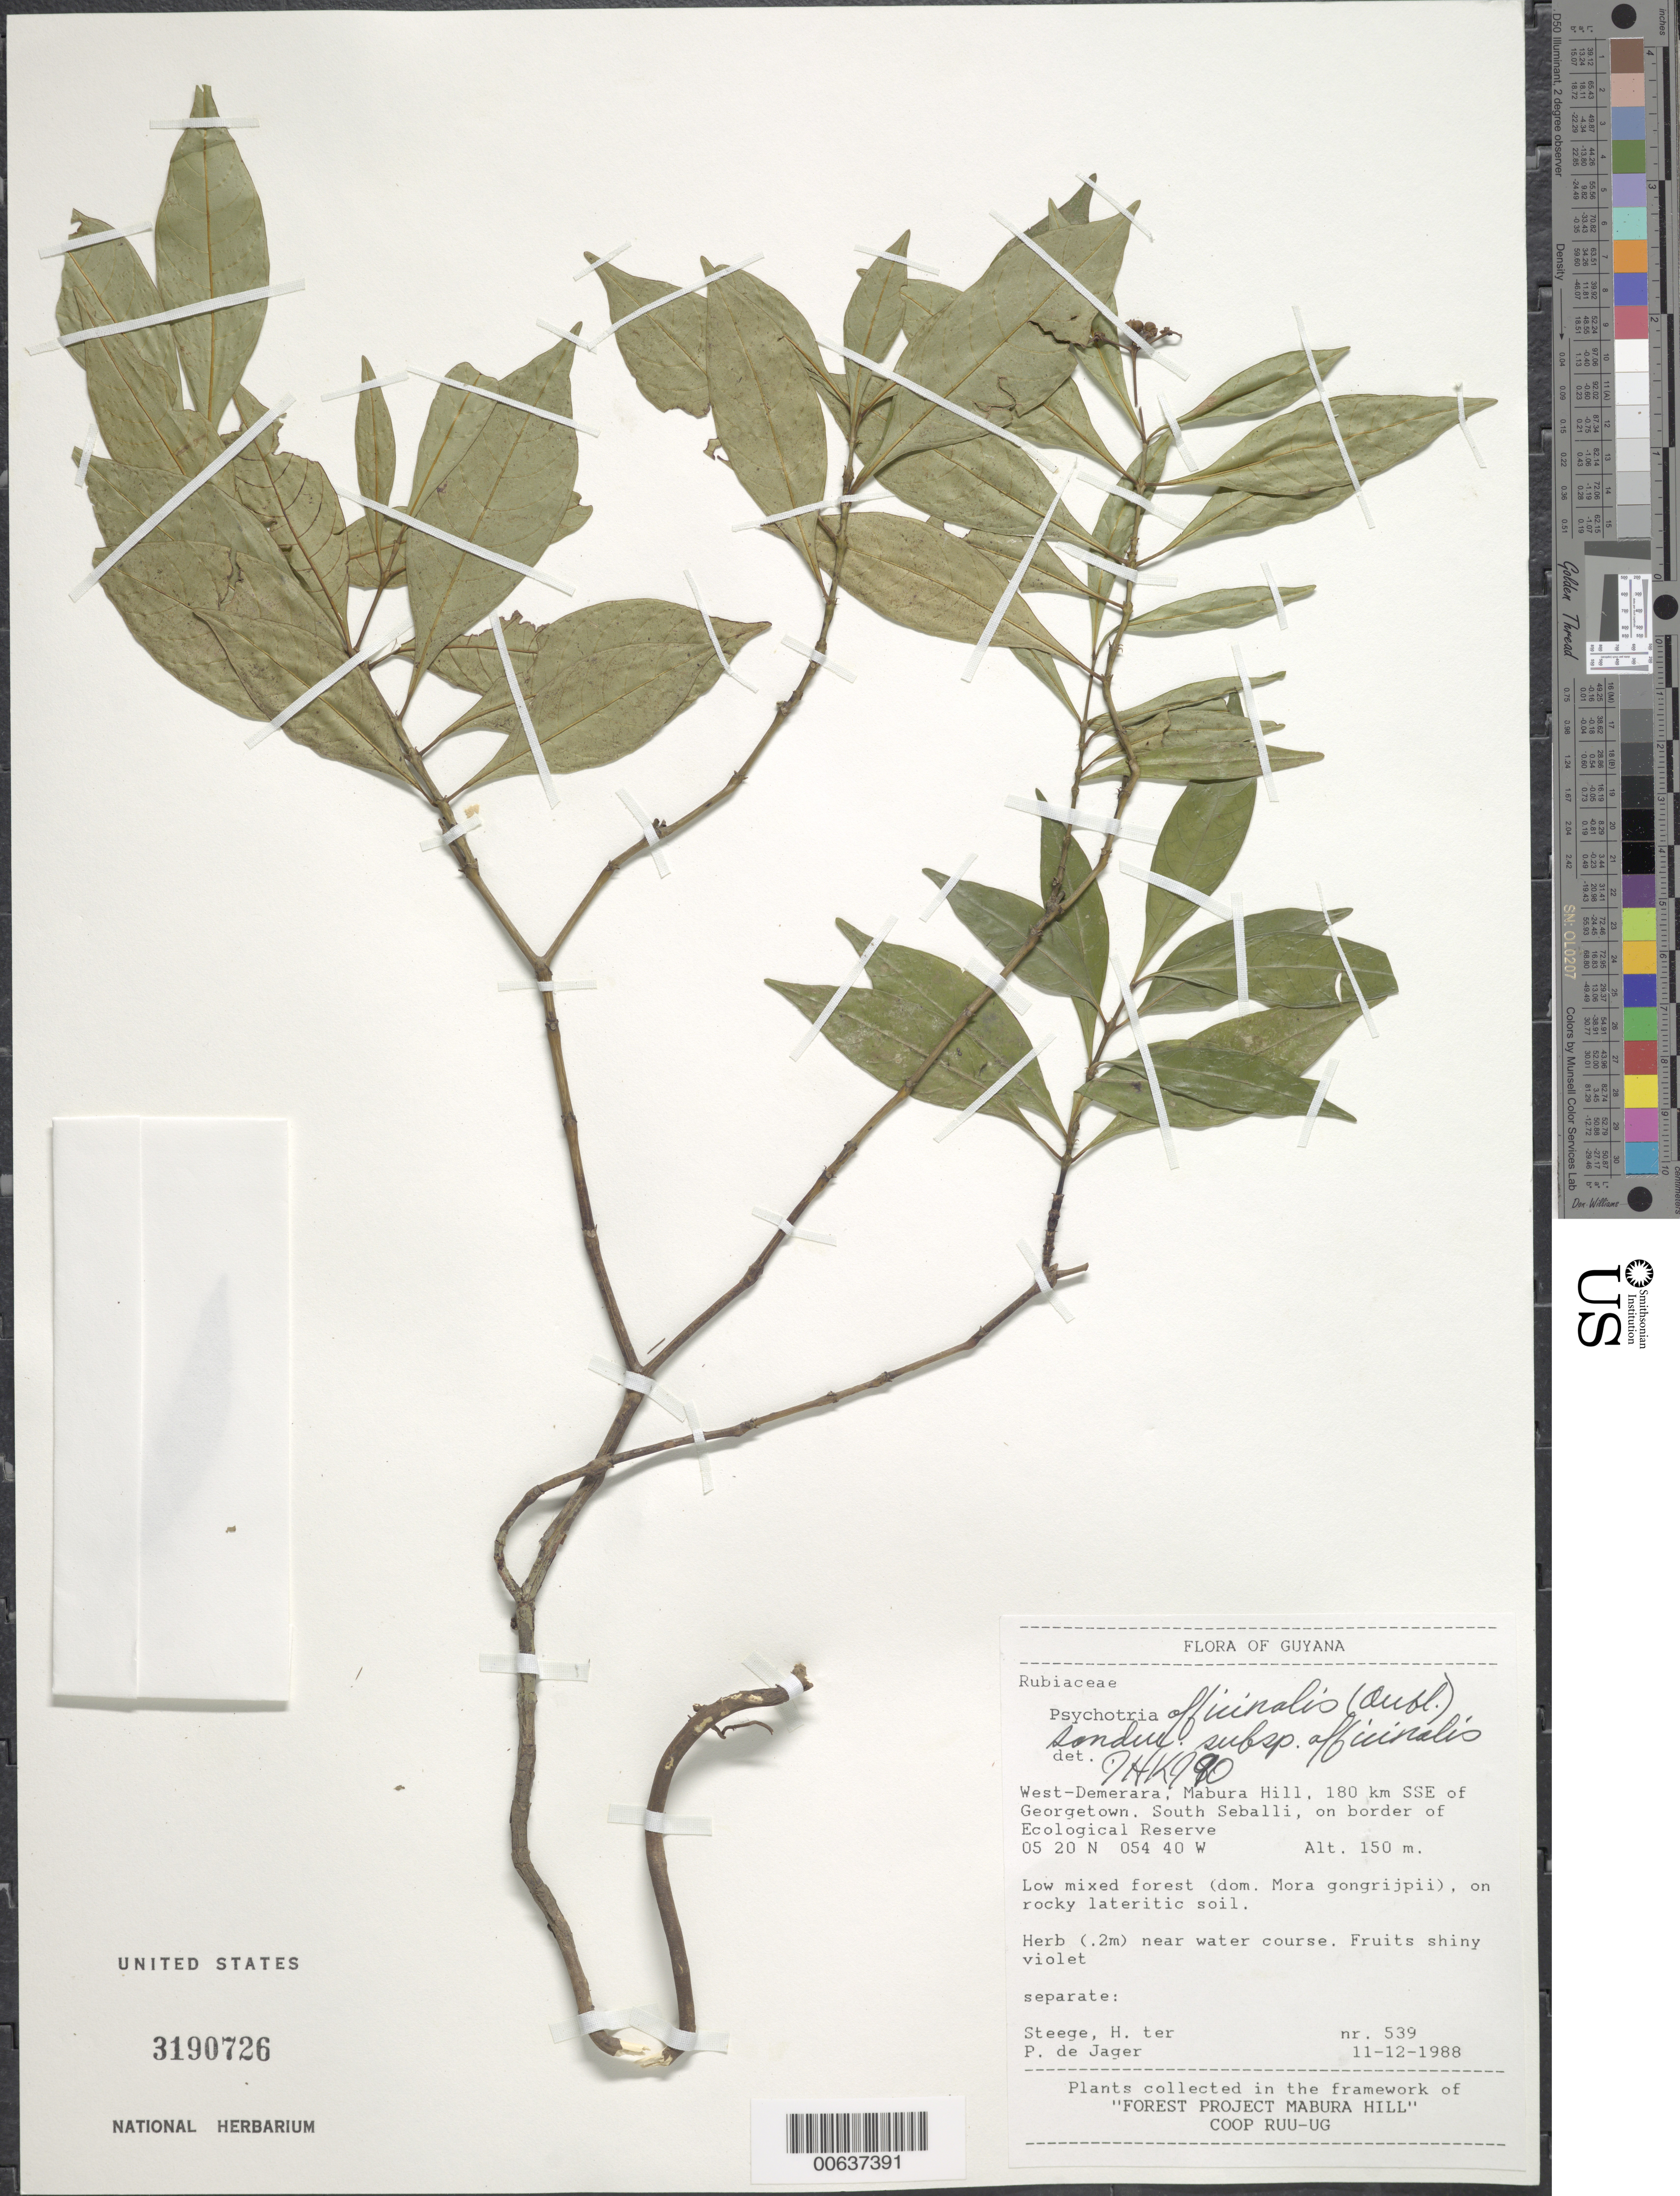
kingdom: Plantae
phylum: Tracheophyta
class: Magnoliopsida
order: Gentianales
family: Rubiaceae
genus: Palicourea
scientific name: Palicourea tenerior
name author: (Cham.) Delprete & J.H. Kirkbr.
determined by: Kirkbride, J. H., Jr.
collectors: H. ter Steege & P. De Jager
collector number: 539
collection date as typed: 11-Dec-88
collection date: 1988-12-11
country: Guyana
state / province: U. Demerara-Berbice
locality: Mabura Hill, 180 km SSE of Georgetown, South Seballi compartment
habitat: Low mixed forest (dom Mora gongrijpii), on rocky lateritic soil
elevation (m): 150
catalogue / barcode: US 3190726